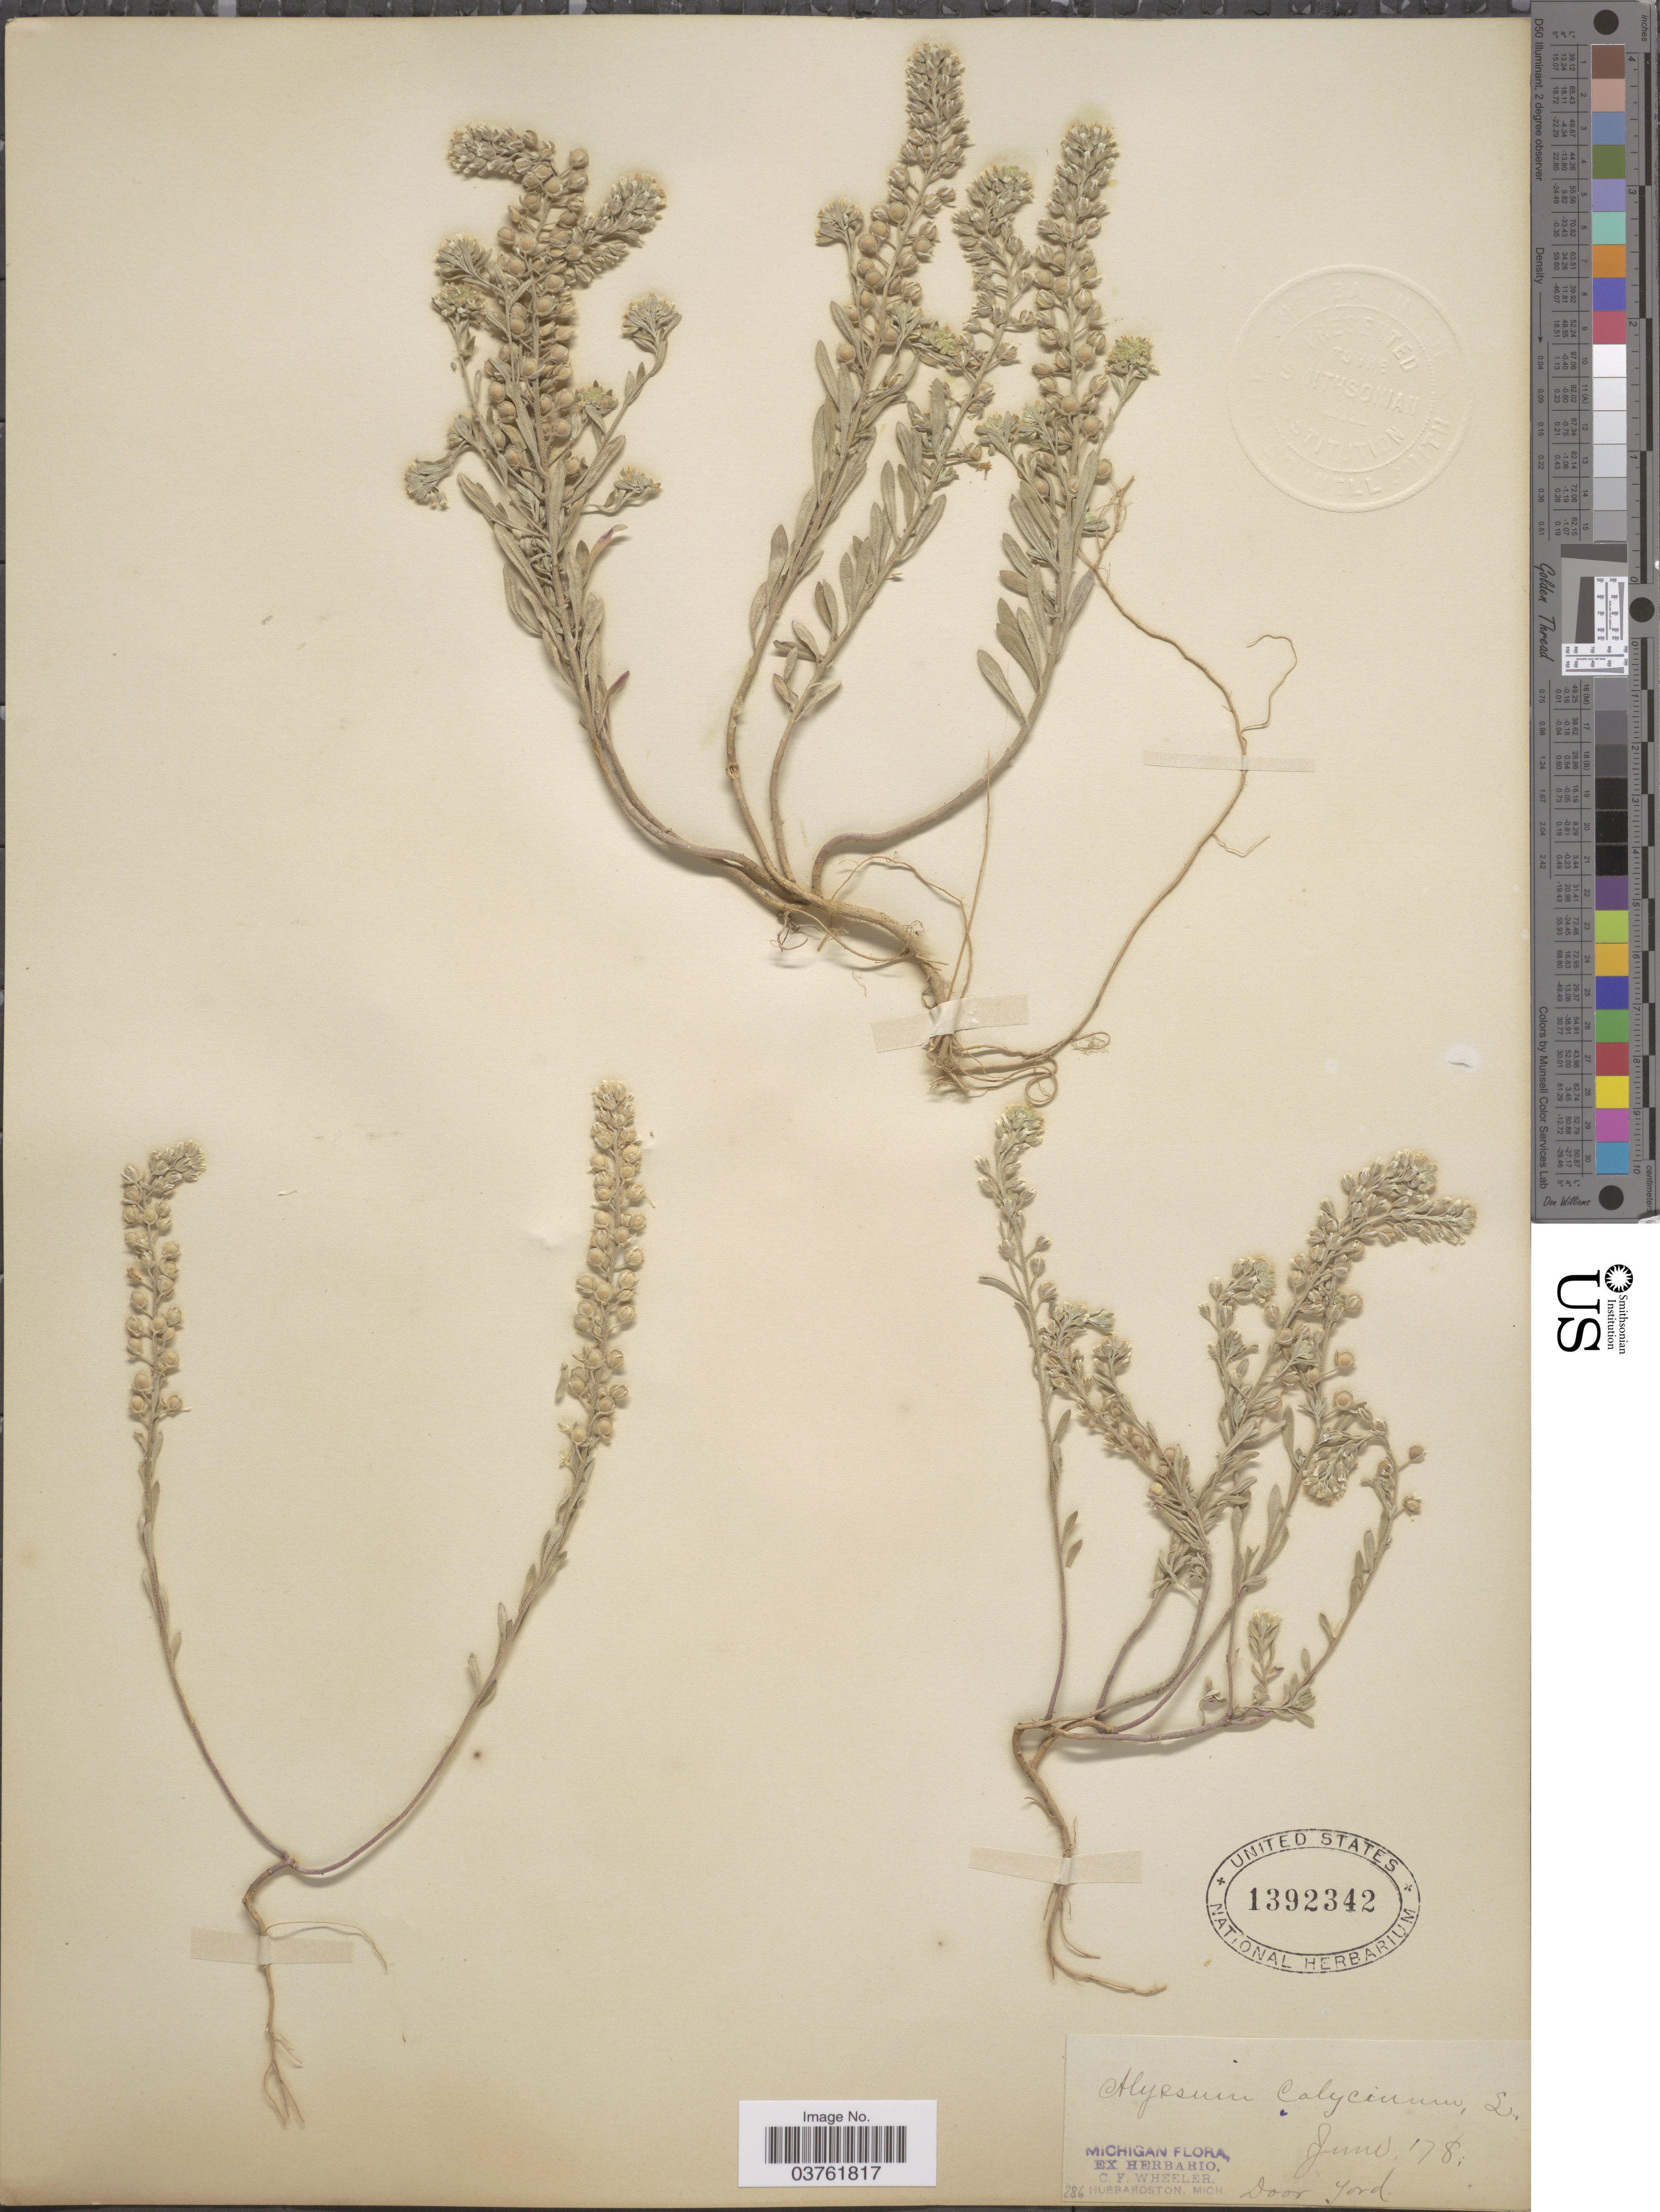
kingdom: Plantae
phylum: Tracheophyta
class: Magnoliopsida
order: Brassicales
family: Brassicaceae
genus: Alyssum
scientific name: Alyssum alyssoides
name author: (L.) L.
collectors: Ex Herb. C. F. Wheeler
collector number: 286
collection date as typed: Transcribed d/m/y: /6/78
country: United States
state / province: Michigan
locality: Door Yard.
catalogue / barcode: US 1392342